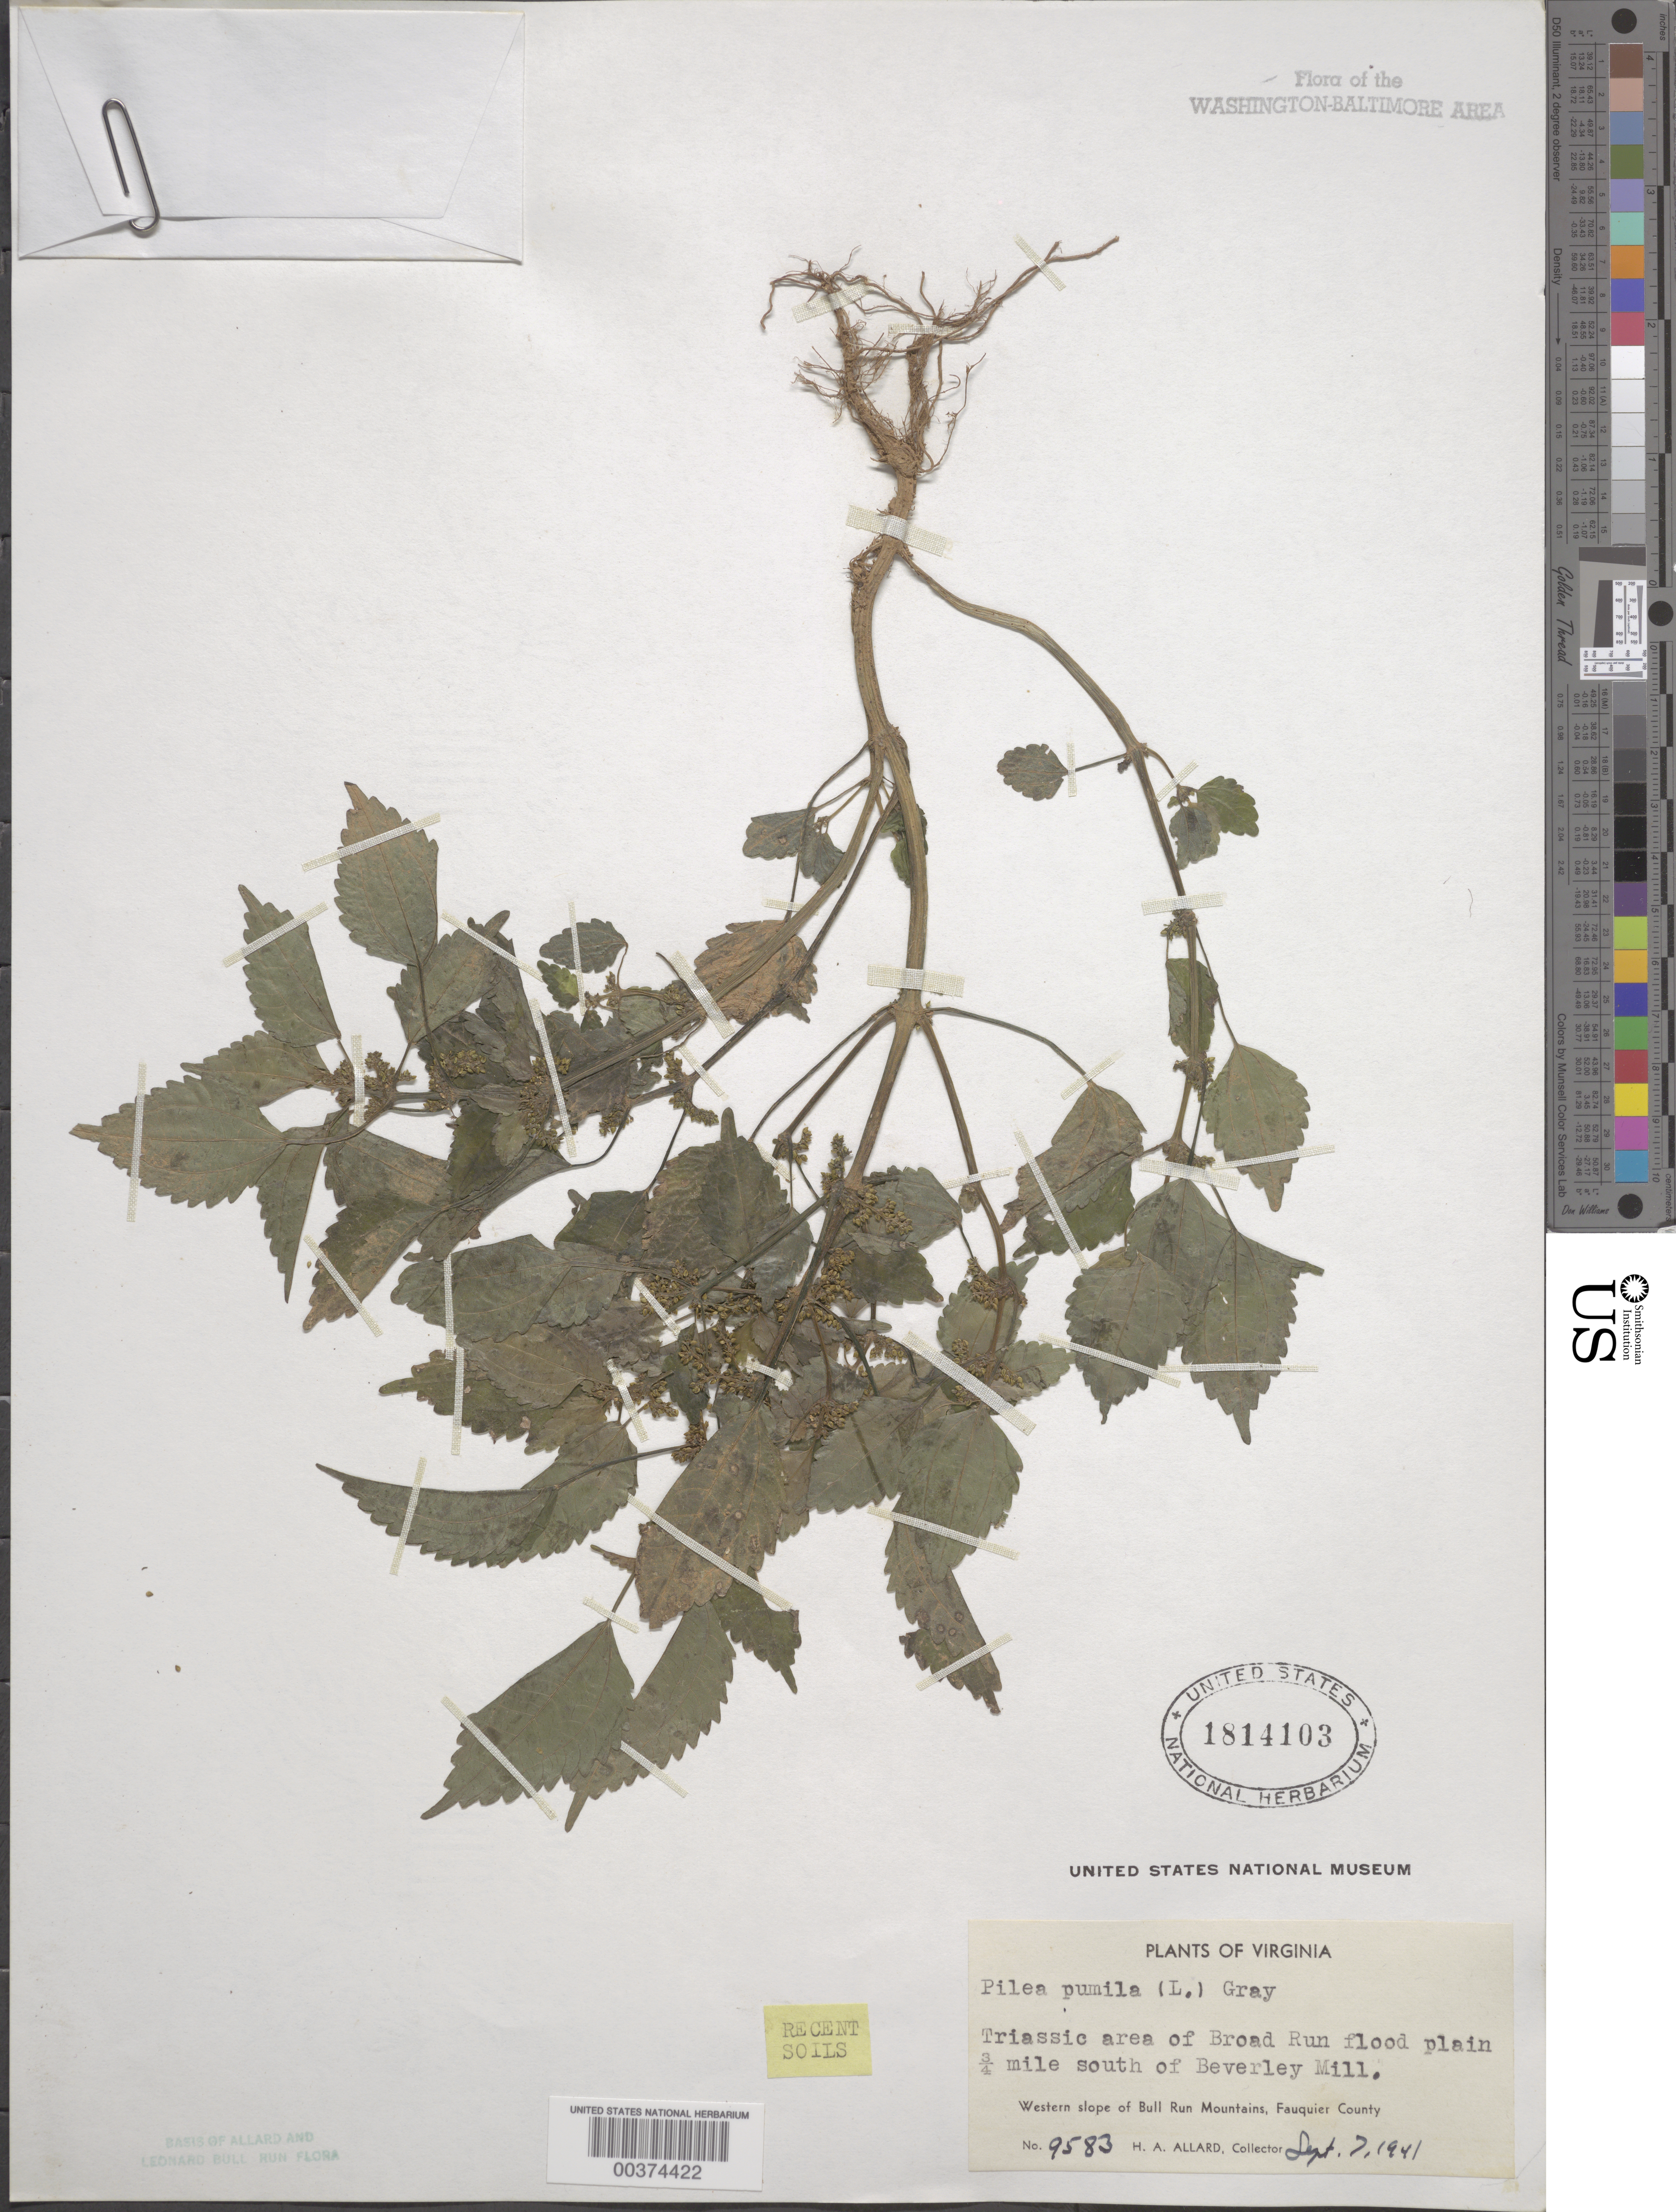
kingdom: Plantae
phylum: Tracheophyta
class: Magnoliopsida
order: Rosales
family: Urticaceae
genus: Pilea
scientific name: Pilea pumila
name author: (L.) A. Gray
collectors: H. A. Allard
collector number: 9583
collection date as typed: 07 Sep 1941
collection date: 1941-09-07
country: United States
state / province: Virginia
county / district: Fauquier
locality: Broad Run, south of Beverley Mill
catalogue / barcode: US 1814103